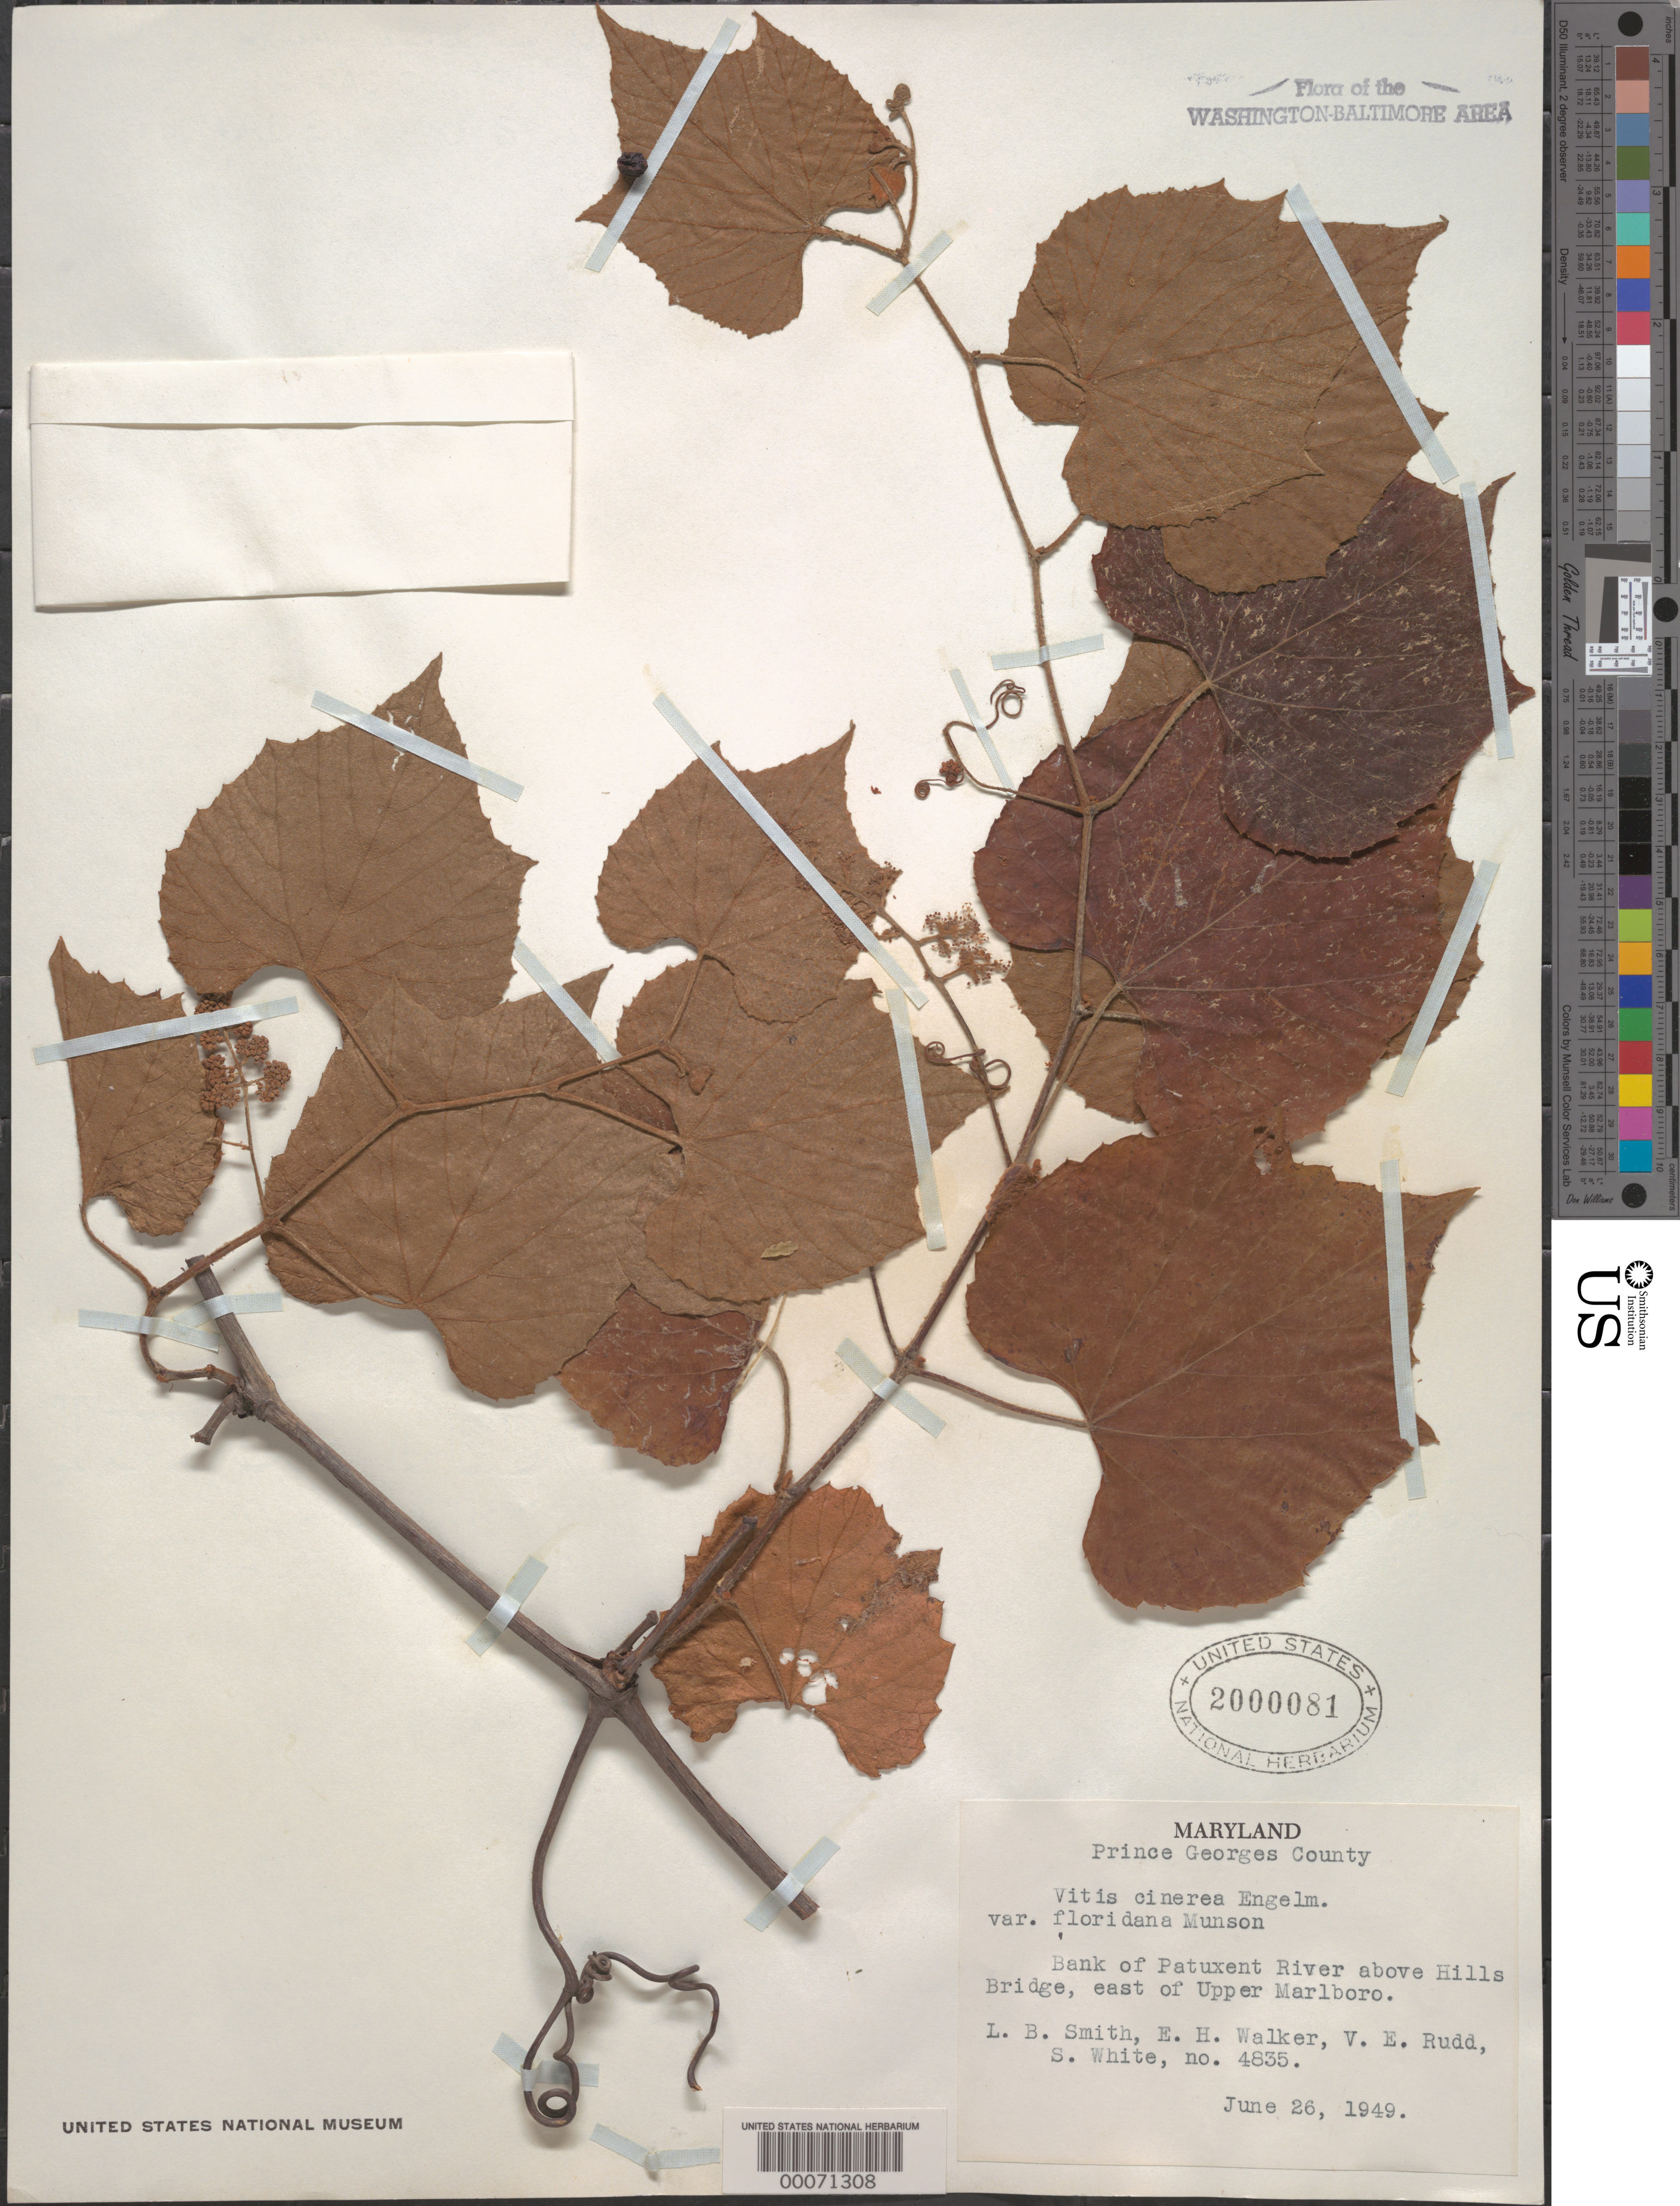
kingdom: Plantae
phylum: Tracheophyta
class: Magnoliopsida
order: Vitales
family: Vitaceae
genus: Vitis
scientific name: Vitis cinerea var. floridana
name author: Munson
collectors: L. Smith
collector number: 4835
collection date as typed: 26 Jun 1949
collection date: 1949-06-26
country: United States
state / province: Maryland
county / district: Prince George's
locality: Patuxent River, above Hills Bridge, east of Upper Marlboro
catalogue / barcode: US 2000081